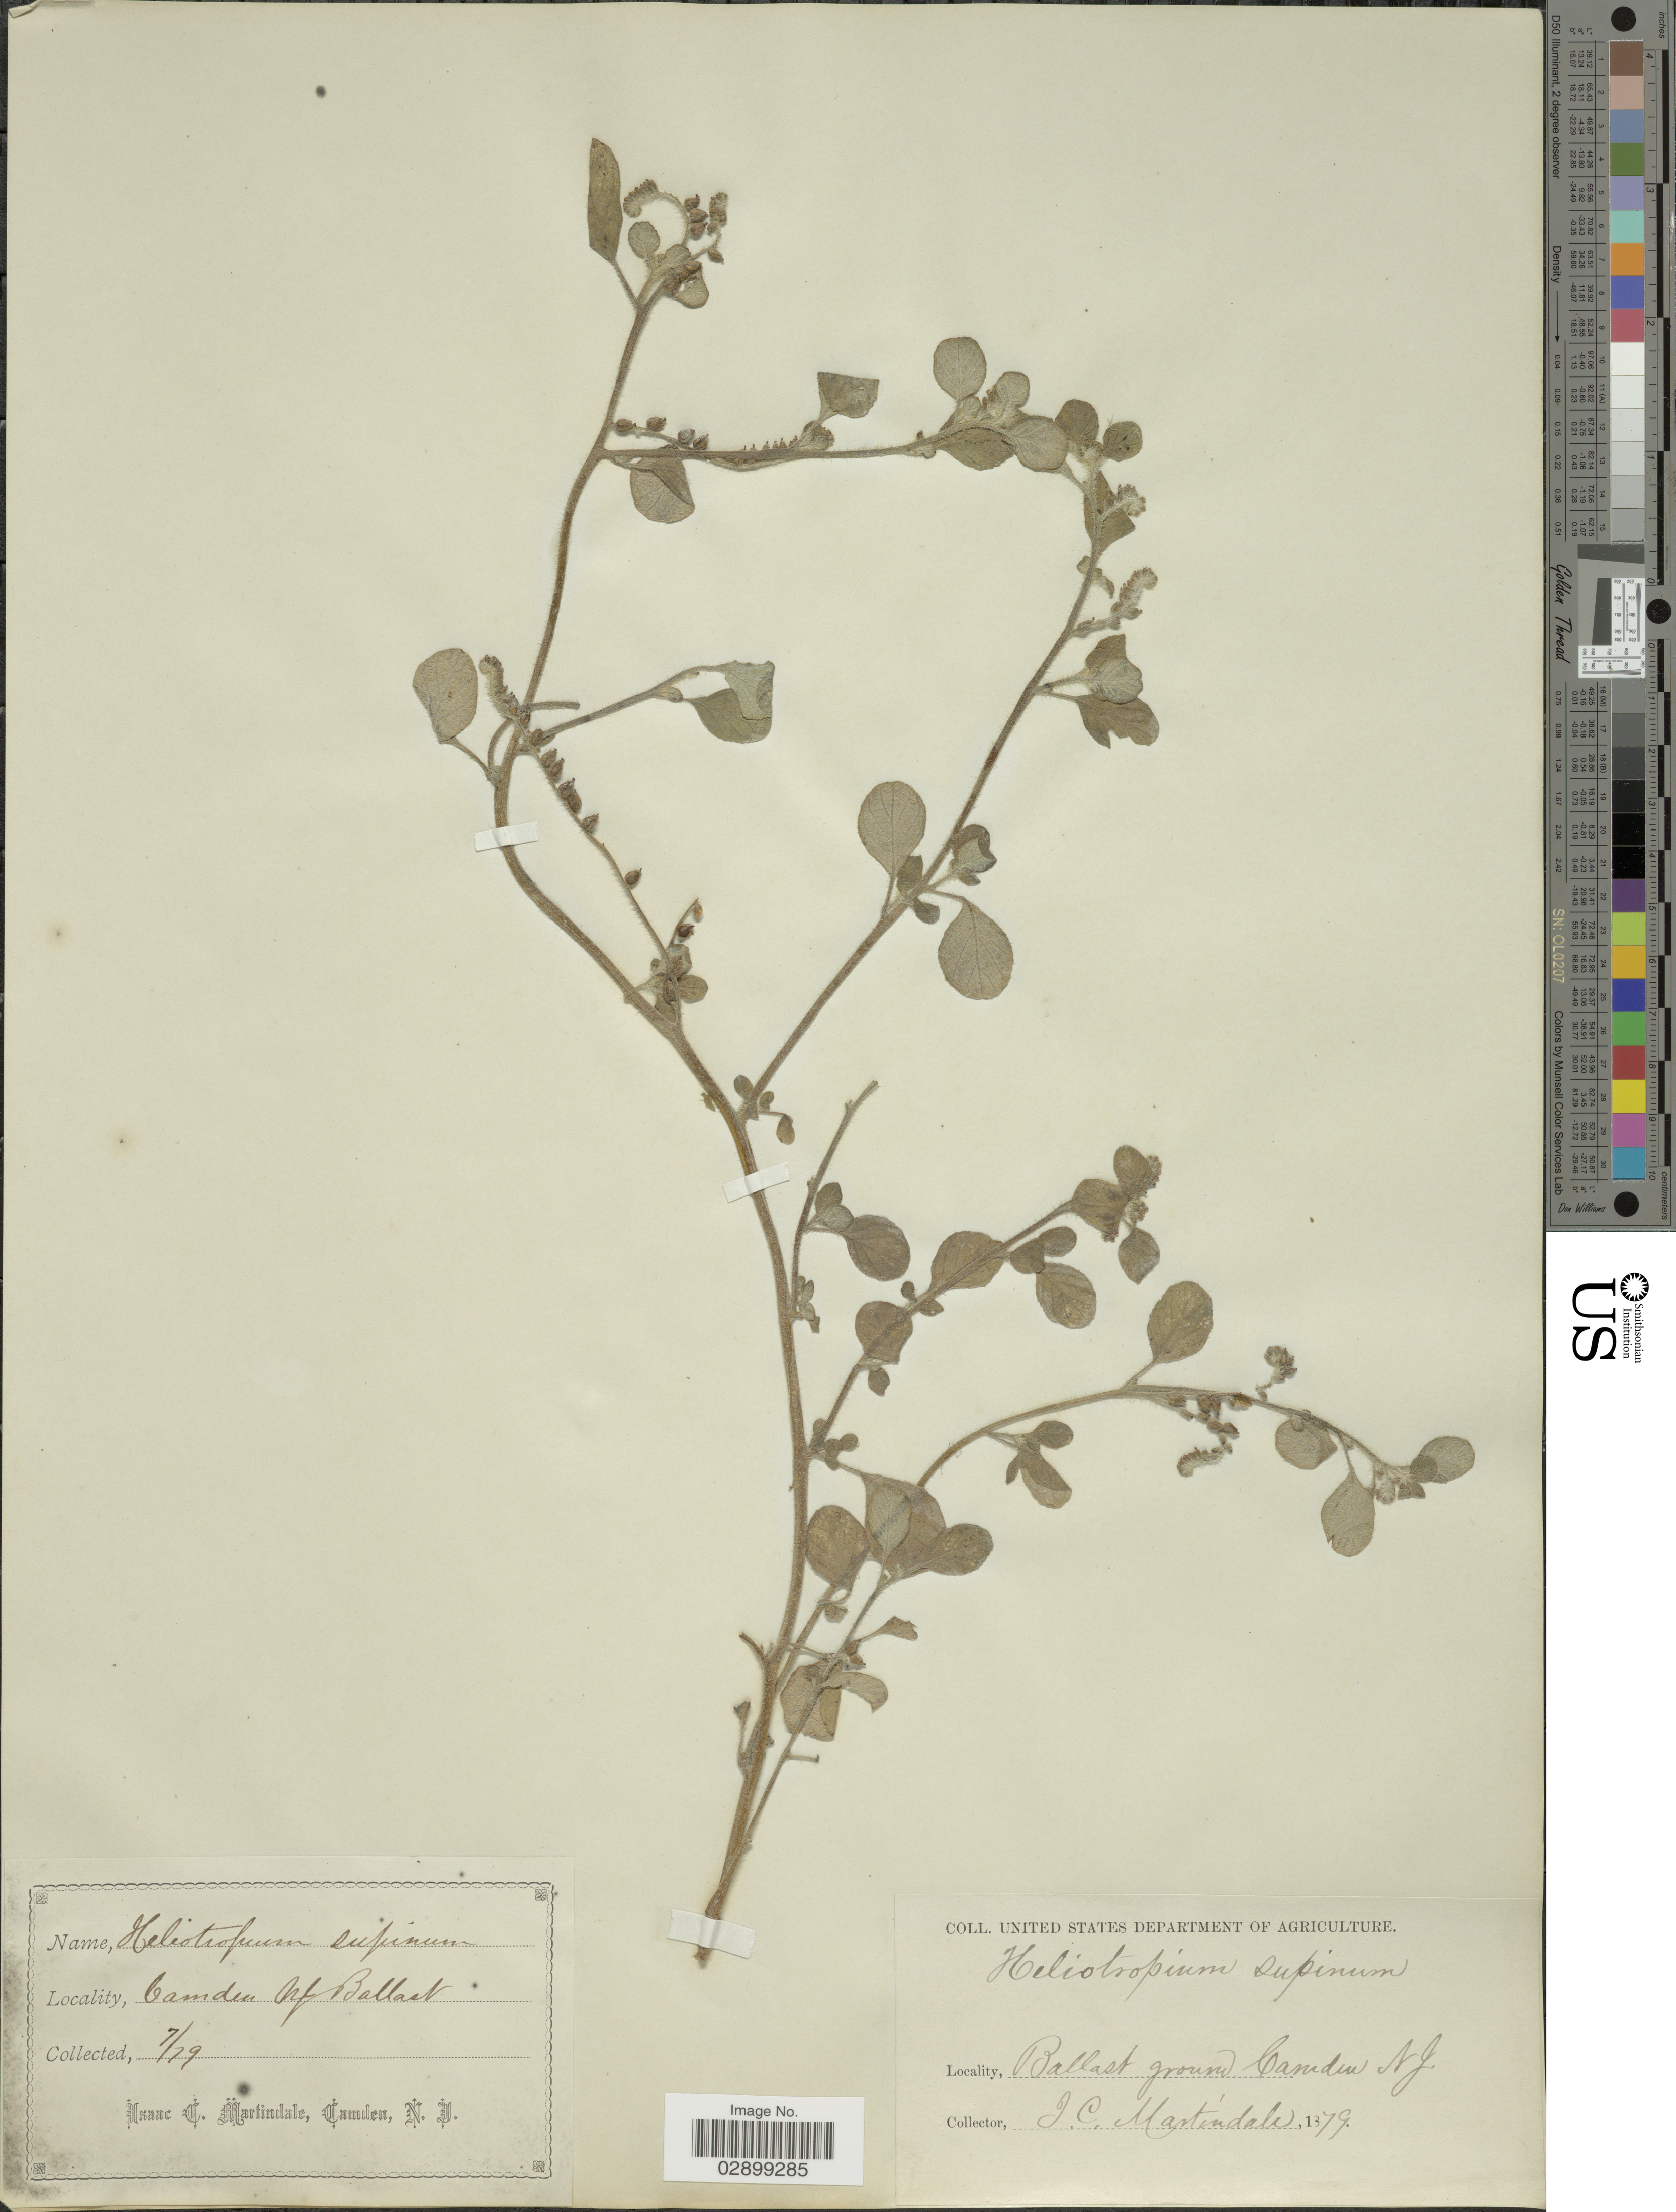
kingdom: Plantae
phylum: Tracheophyta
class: Magnoliopsida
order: Boraginales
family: Heliotropiaceae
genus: Heliotropium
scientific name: Heliotropium supinum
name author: L.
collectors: I. C. Martindale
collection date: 1879-07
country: United States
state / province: New Jersey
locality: Ballast ground Camden N. J.